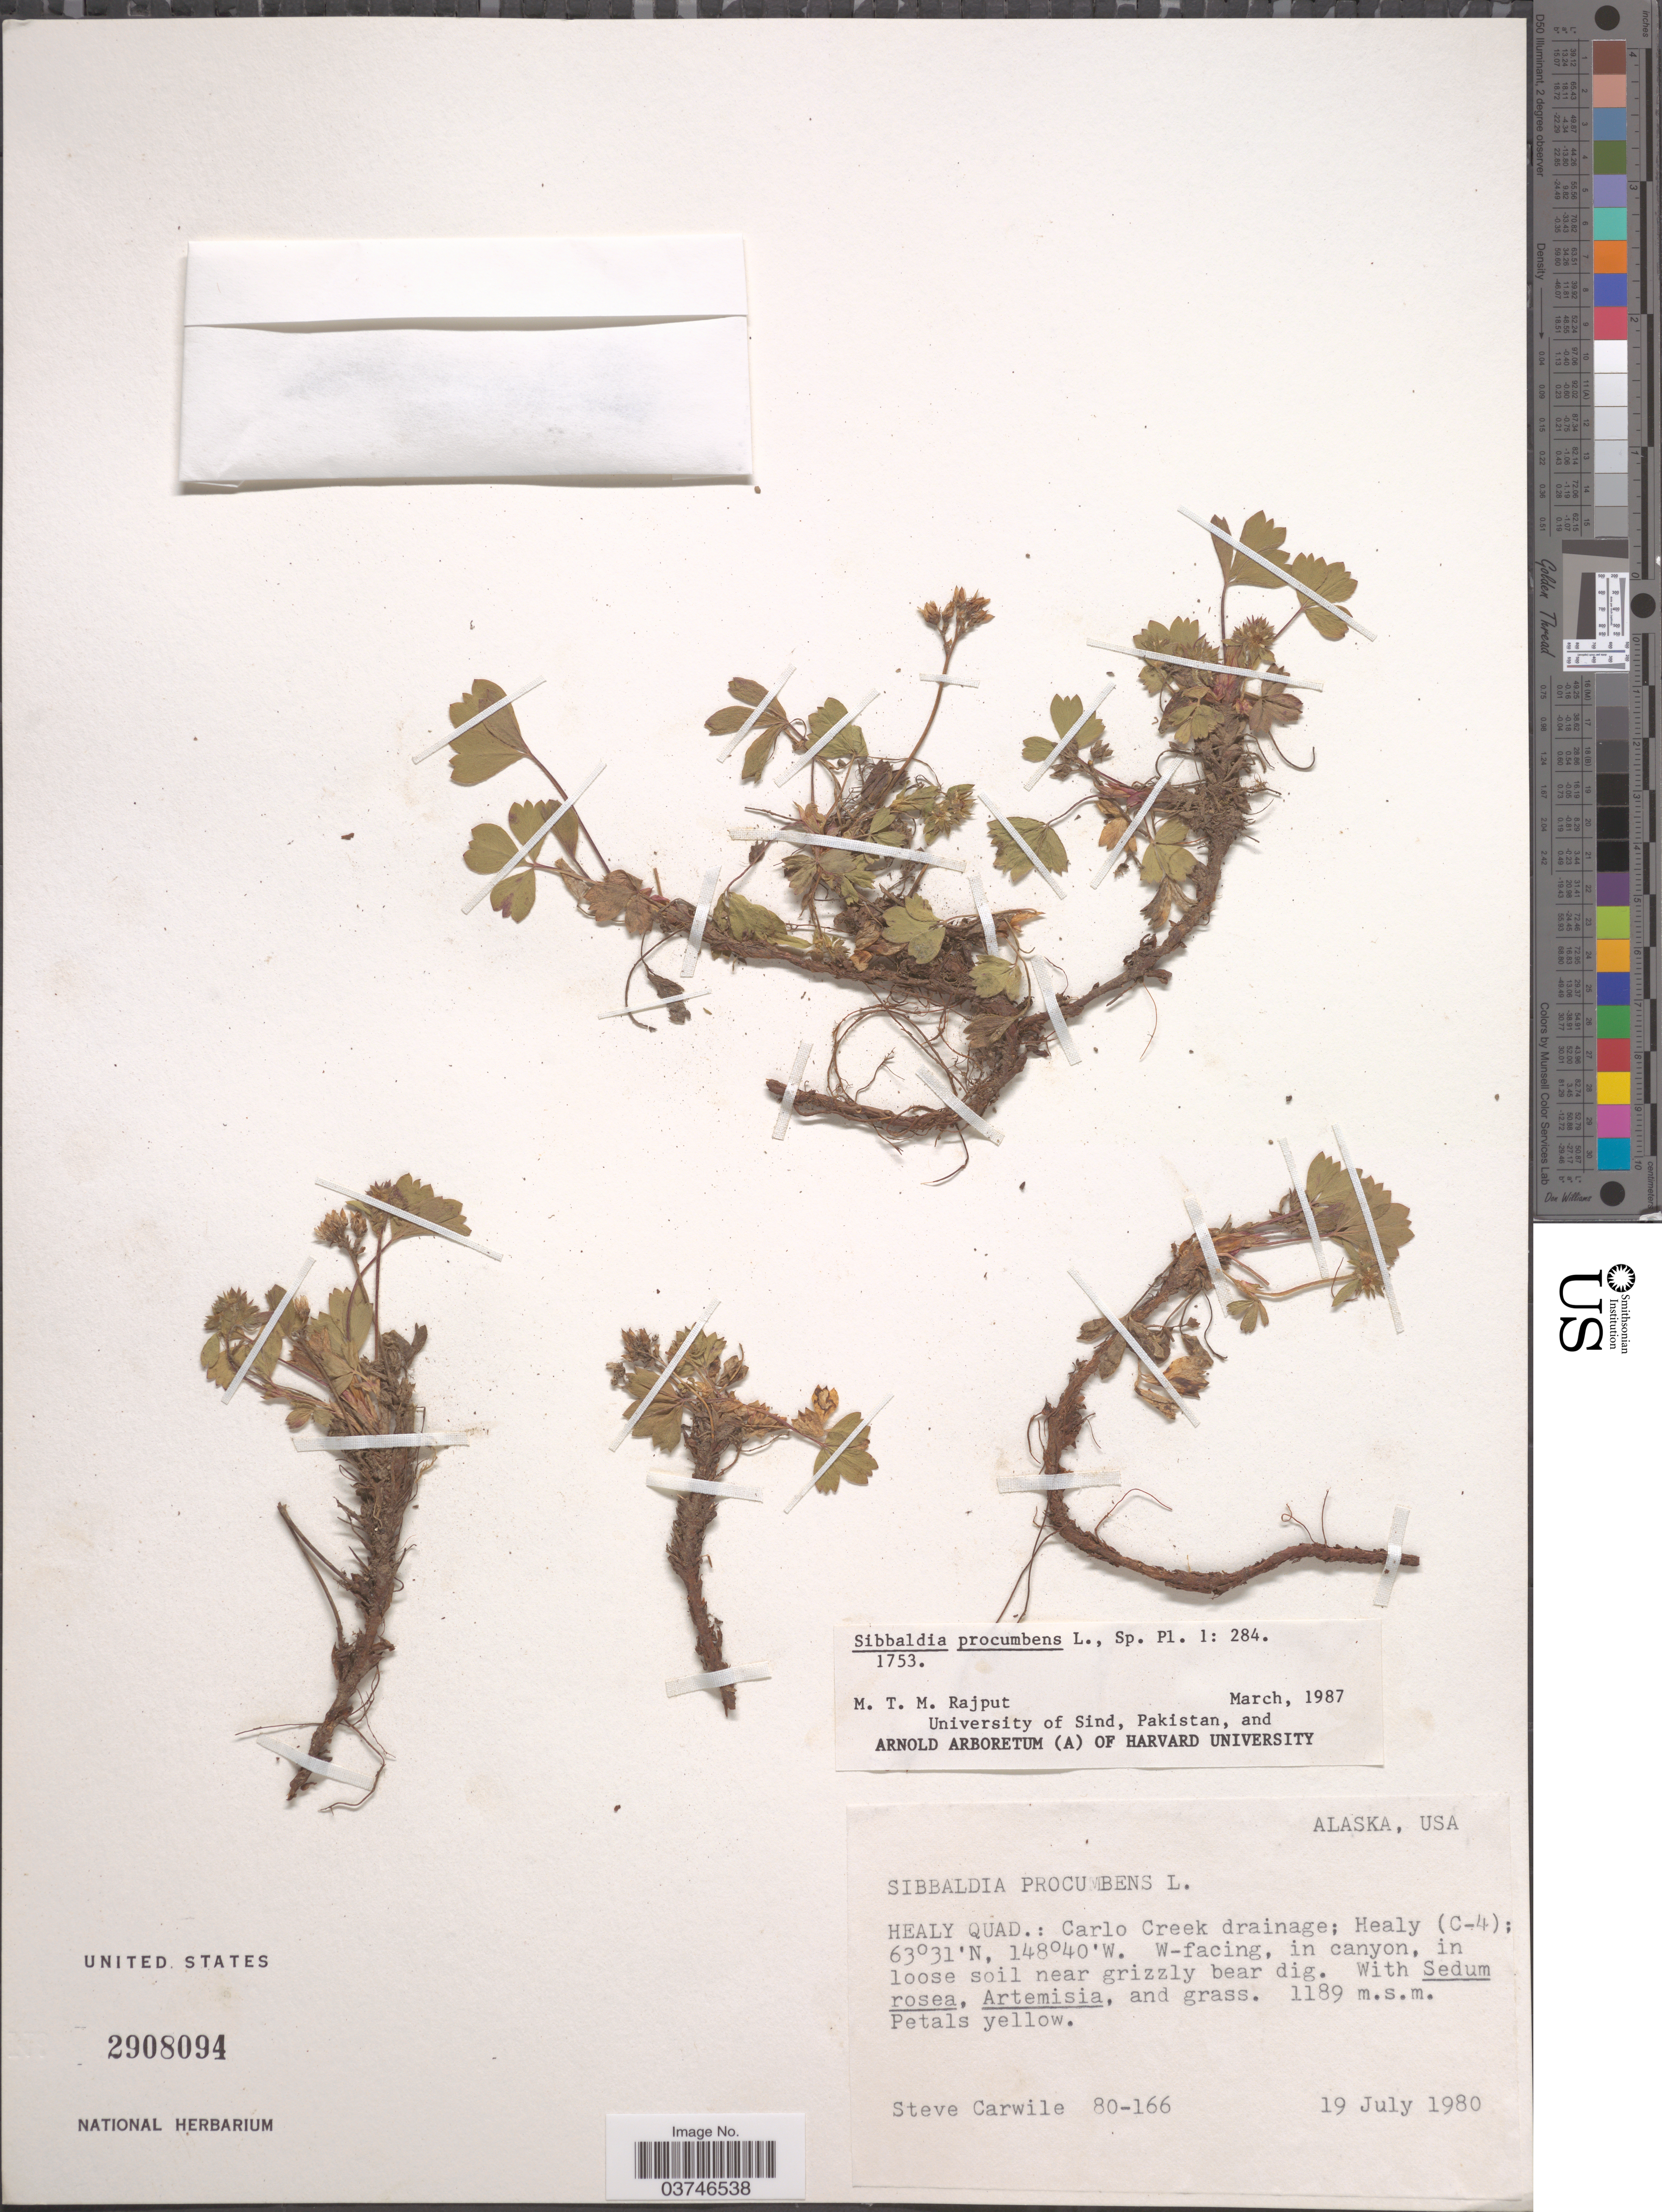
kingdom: Plantae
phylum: Tracheophyta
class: Magnoliopsida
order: Rosales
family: Rosaceae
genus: Sibbaldia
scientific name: Sibbaldia procumbens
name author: L.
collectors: S. Carwile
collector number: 80-166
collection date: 1980-07-19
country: United States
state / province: Alaska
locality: Healy Quad.: Carlo Creek drainage; Healy (C-4).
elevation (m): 1189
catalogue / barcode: US 2908094